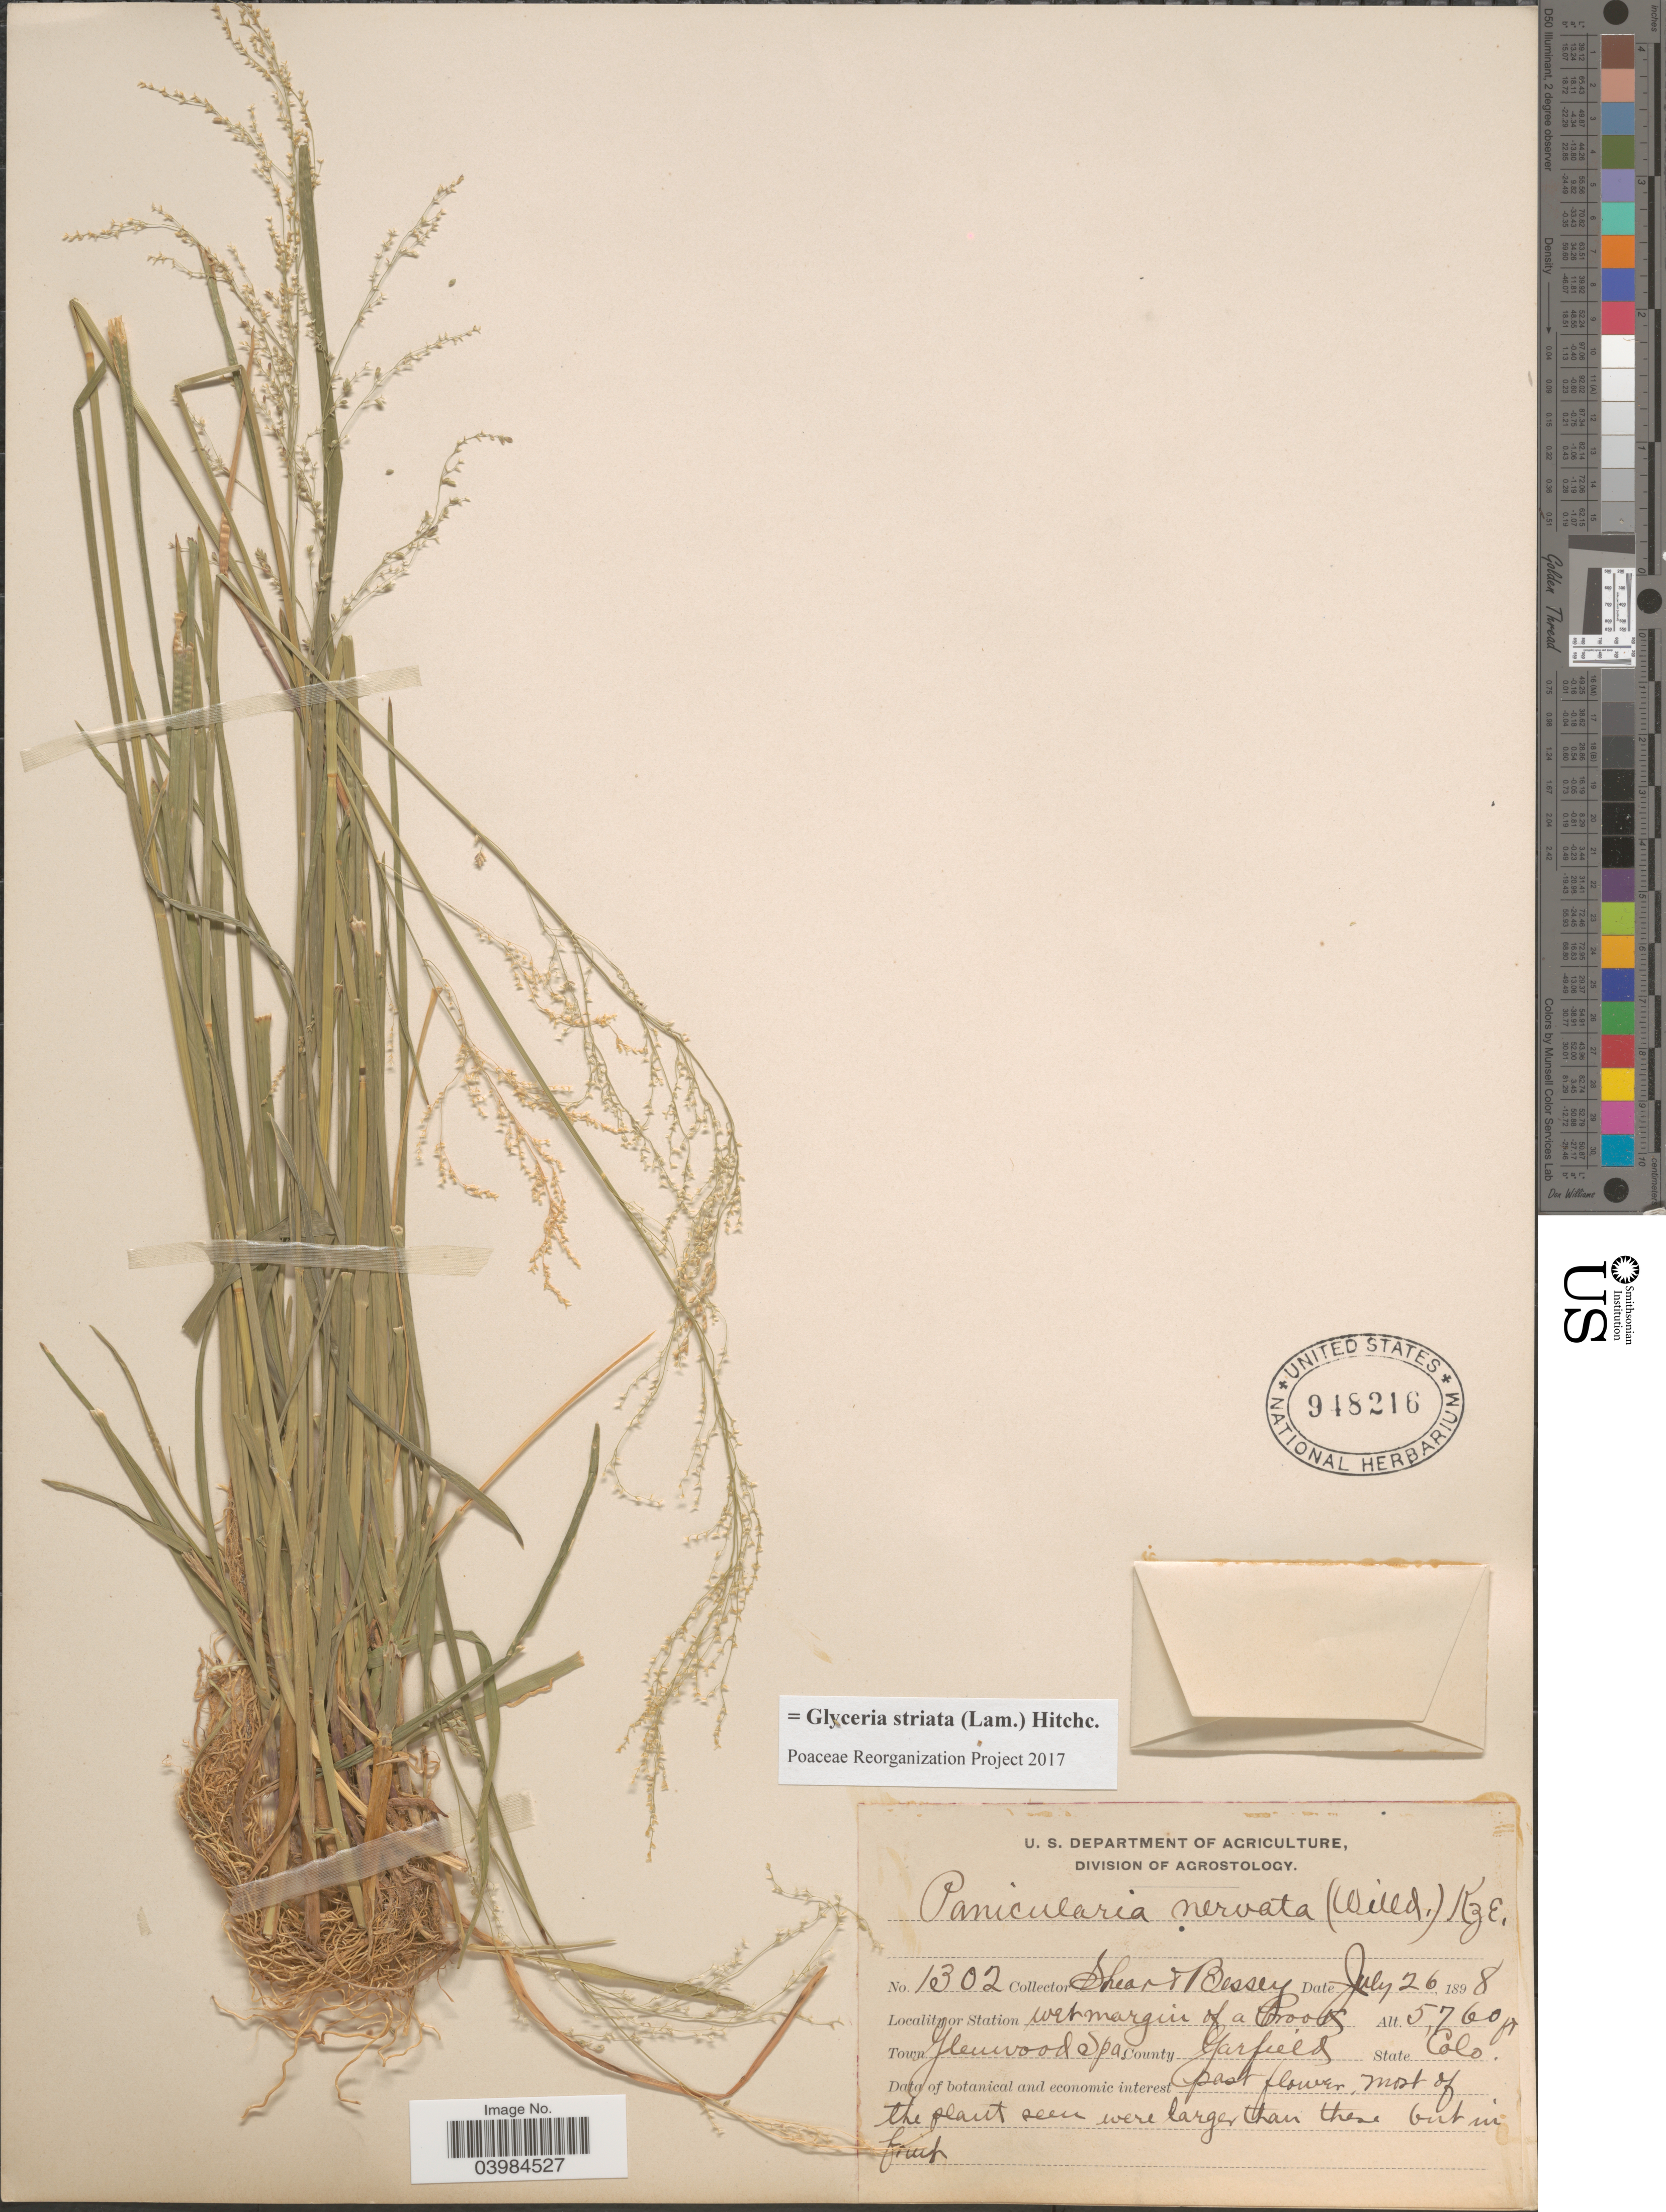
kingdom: Plantae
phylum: Tracheophyta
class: Liliopsida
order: Poales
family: Poaceae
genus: Glyceria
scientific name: Glyceria striata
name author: (Lam.) Hitchc.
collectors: -- Shear & -. Bessey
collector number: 1302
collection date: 1898-07-26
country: United States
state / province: Colorado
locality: Wet margin of a brook. Town Glenwood Spa. County Garfield.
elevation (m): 1756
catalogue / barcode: US 948216